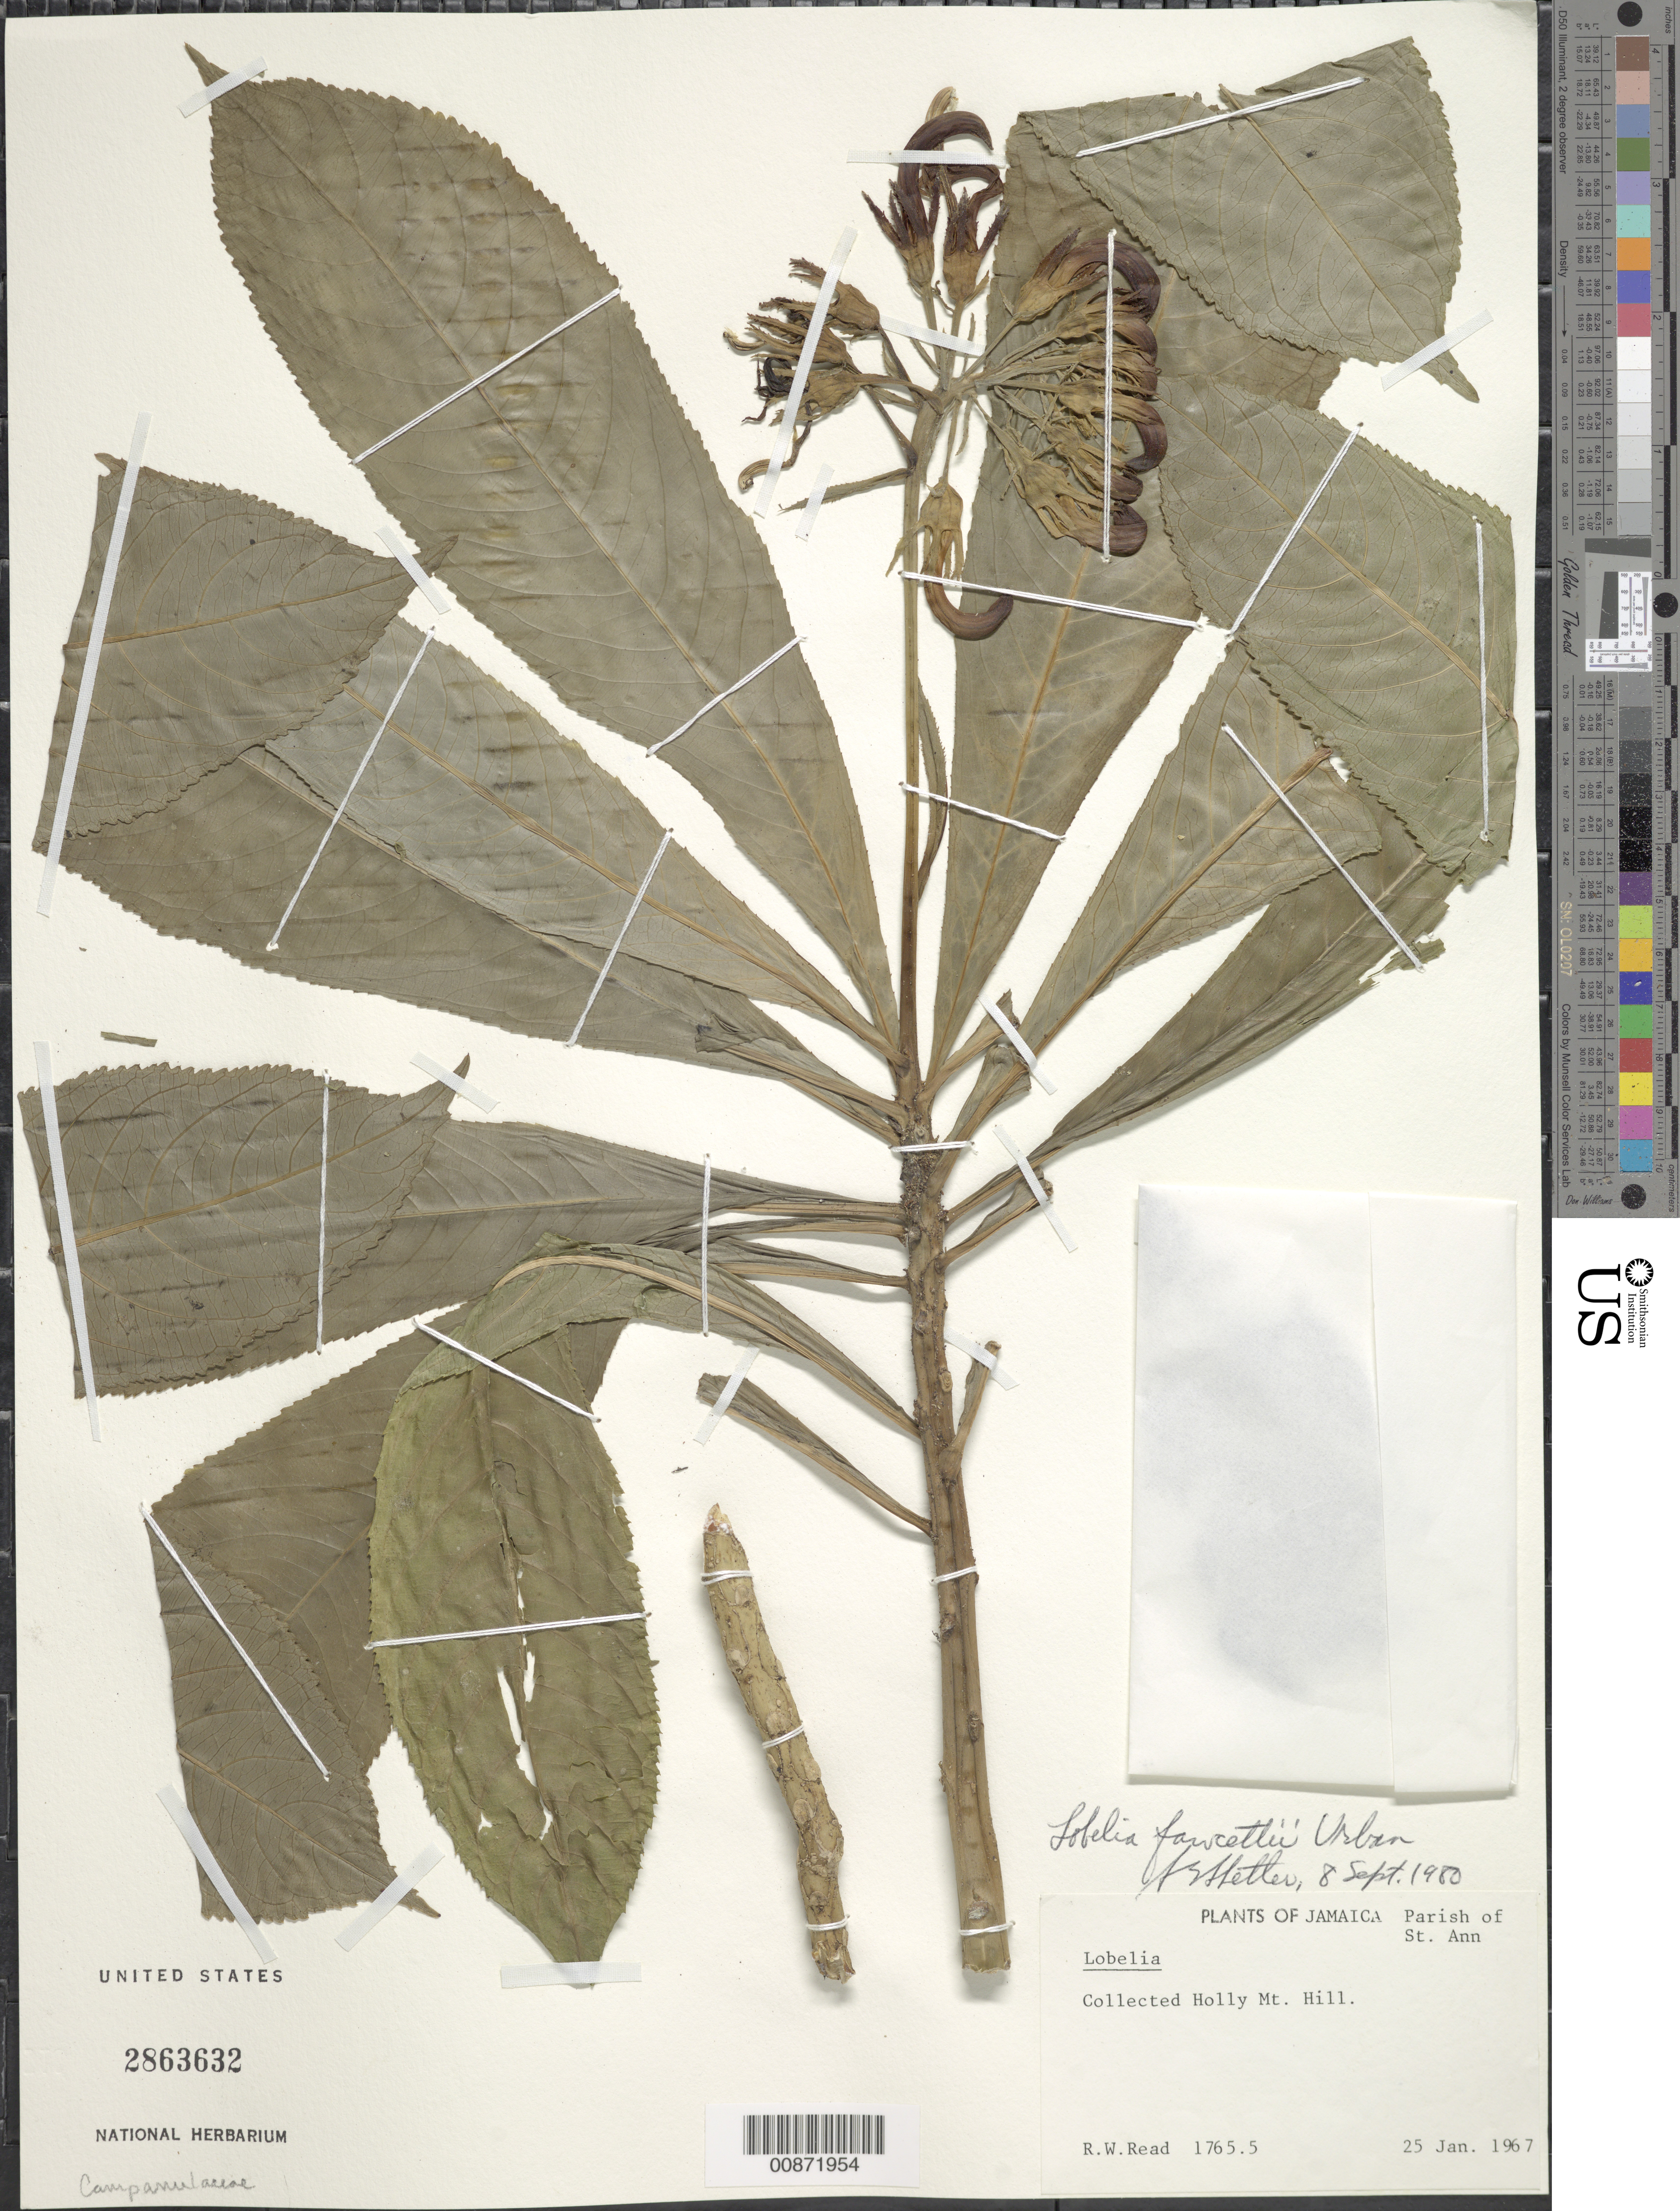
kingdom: Plantae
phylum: Tracheophyta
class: Magnoliopsida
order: Asterales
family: Campanulaceae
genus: Lobelia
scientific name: Lobelia fawcettii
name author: Urb.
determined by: Shetler, Stanwyn G., (US), NMNH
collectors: R. W. Read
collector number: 1765.5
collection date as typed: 25 Jan 1967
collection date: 1967-01-25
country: Jamaica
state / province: Saint Ann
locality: Holly Mt. Hill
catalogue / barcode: US 2863632